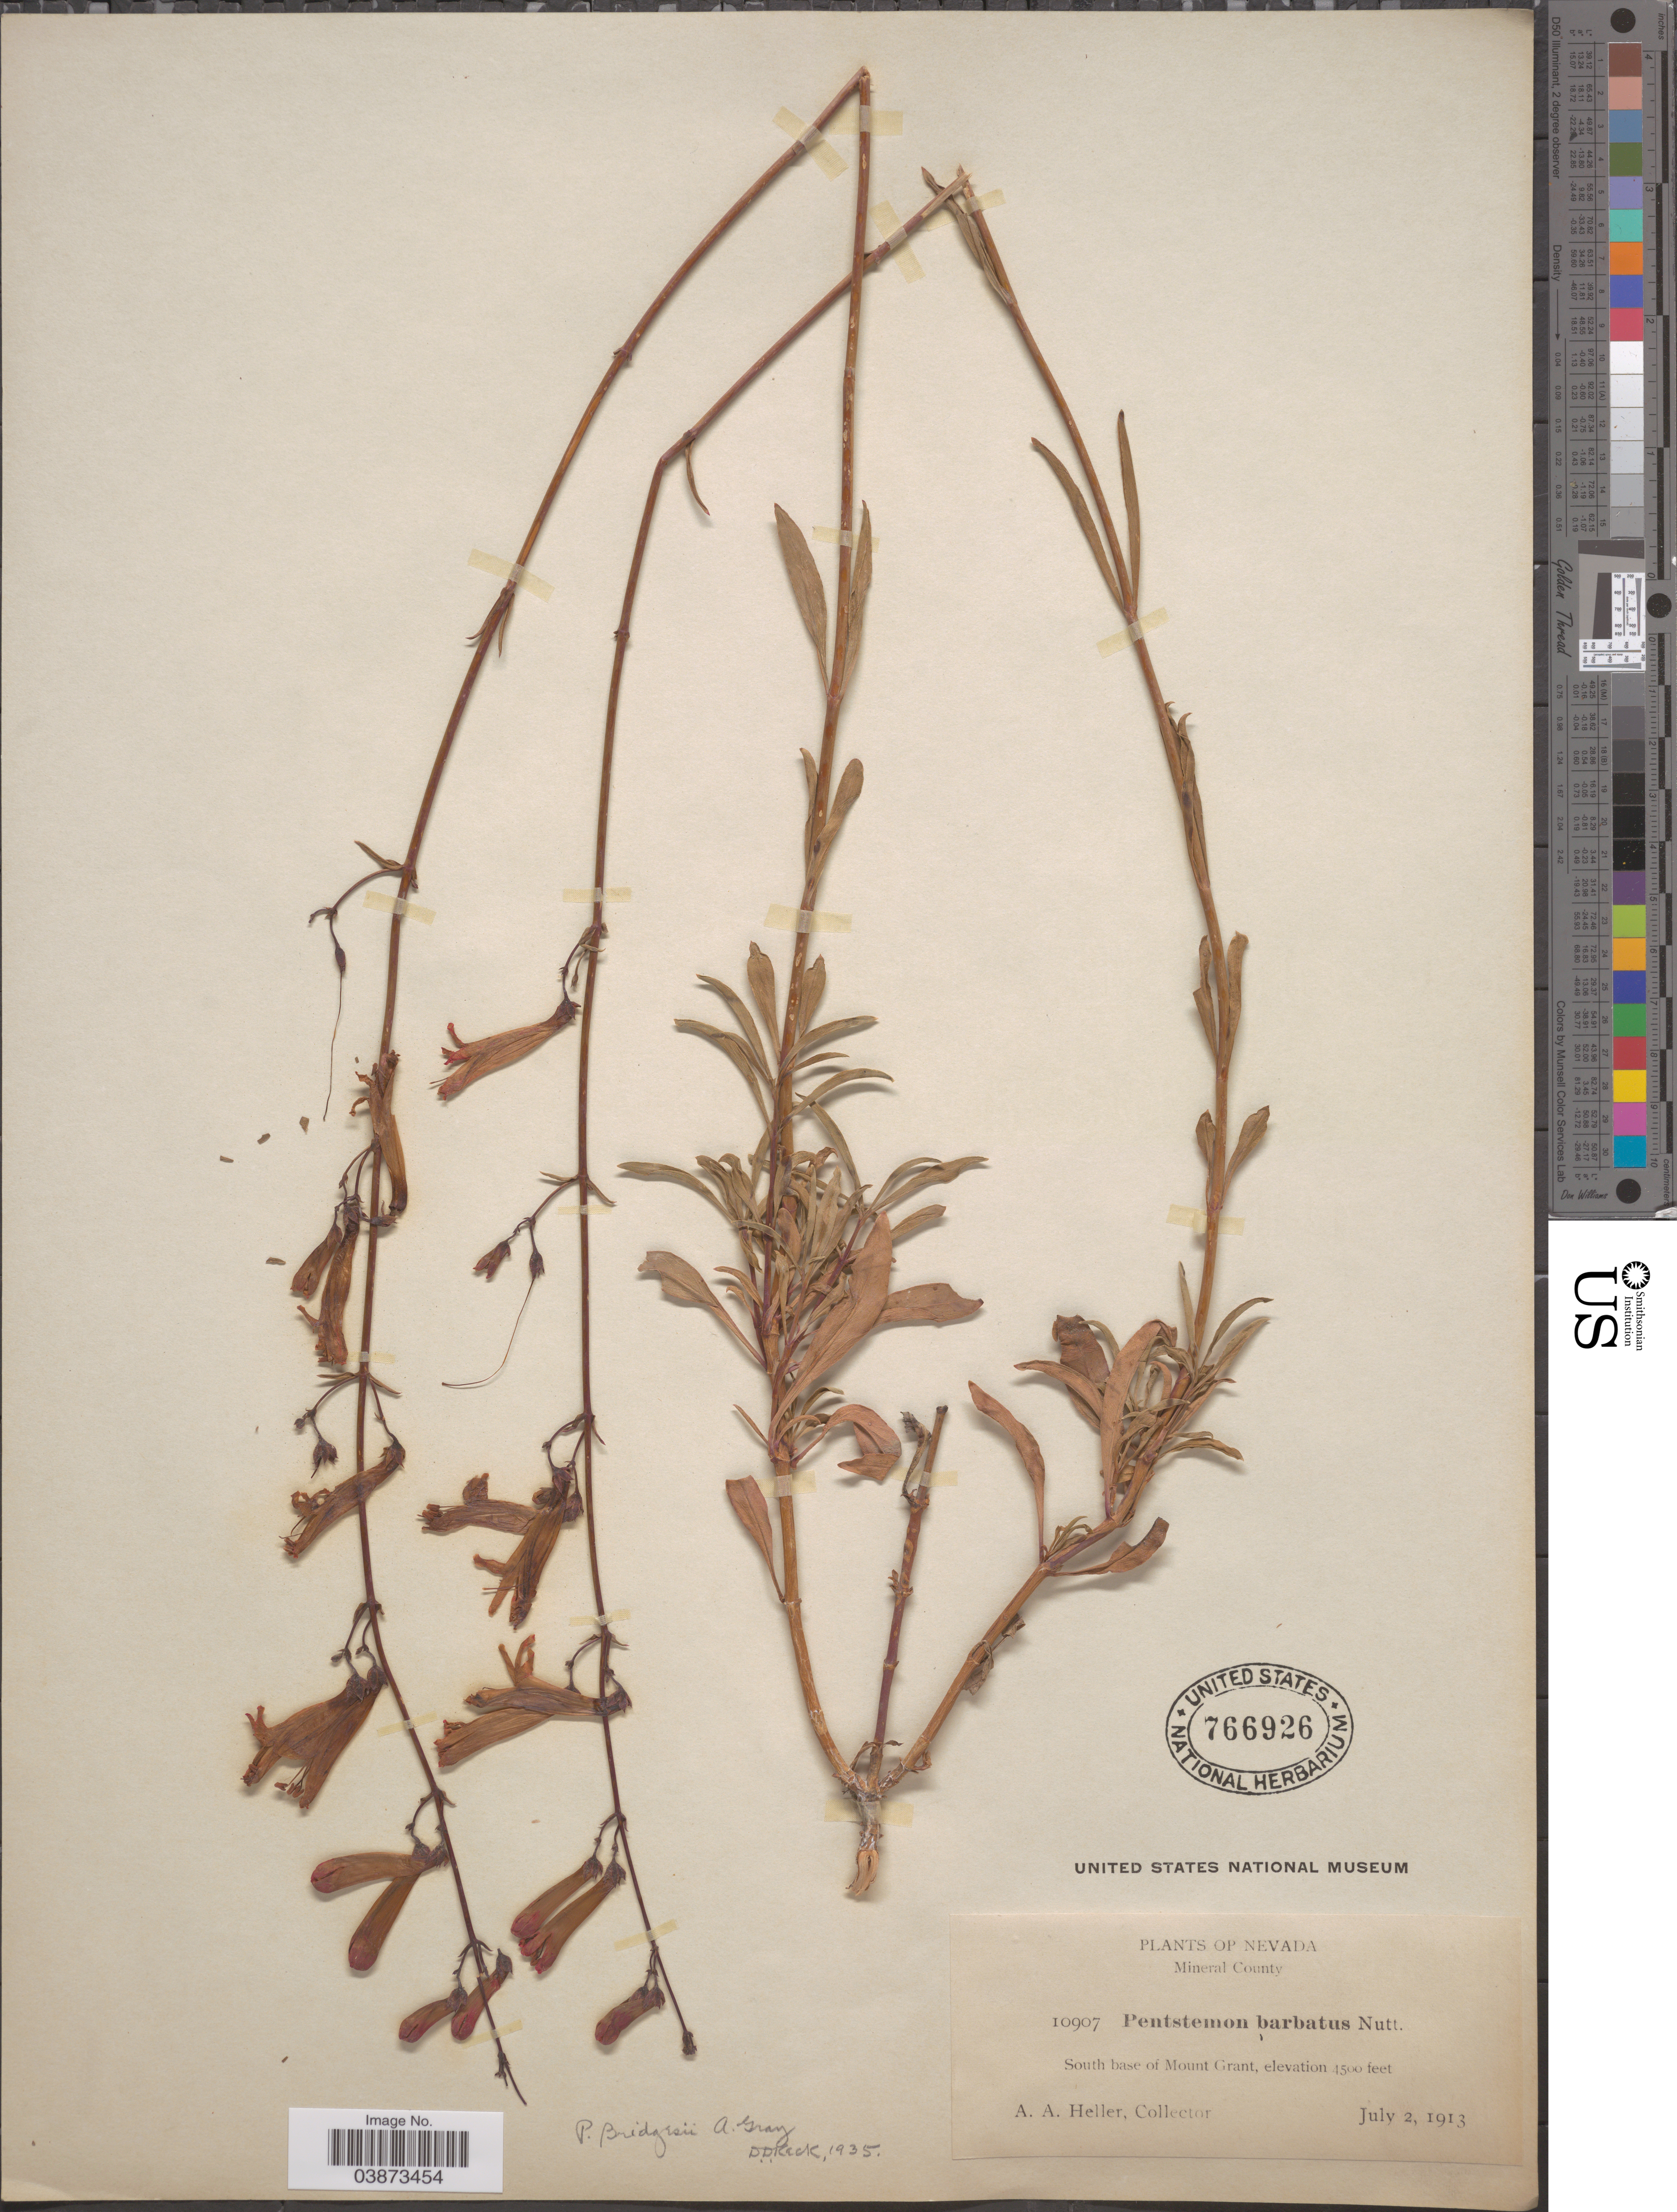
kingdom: Plantae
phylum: Tracheophyta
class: Magnoliopsida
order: Lamiales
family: Plantaginaceae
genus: Penstemon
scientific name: Penstemon bridgesii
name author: A. Gray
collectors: A. A. Heller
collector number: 10907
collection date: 1913-07-02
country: United States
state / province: Nevada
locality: Mineral County. South base of Mount Grant.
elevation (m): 1372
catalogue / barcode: US 766926